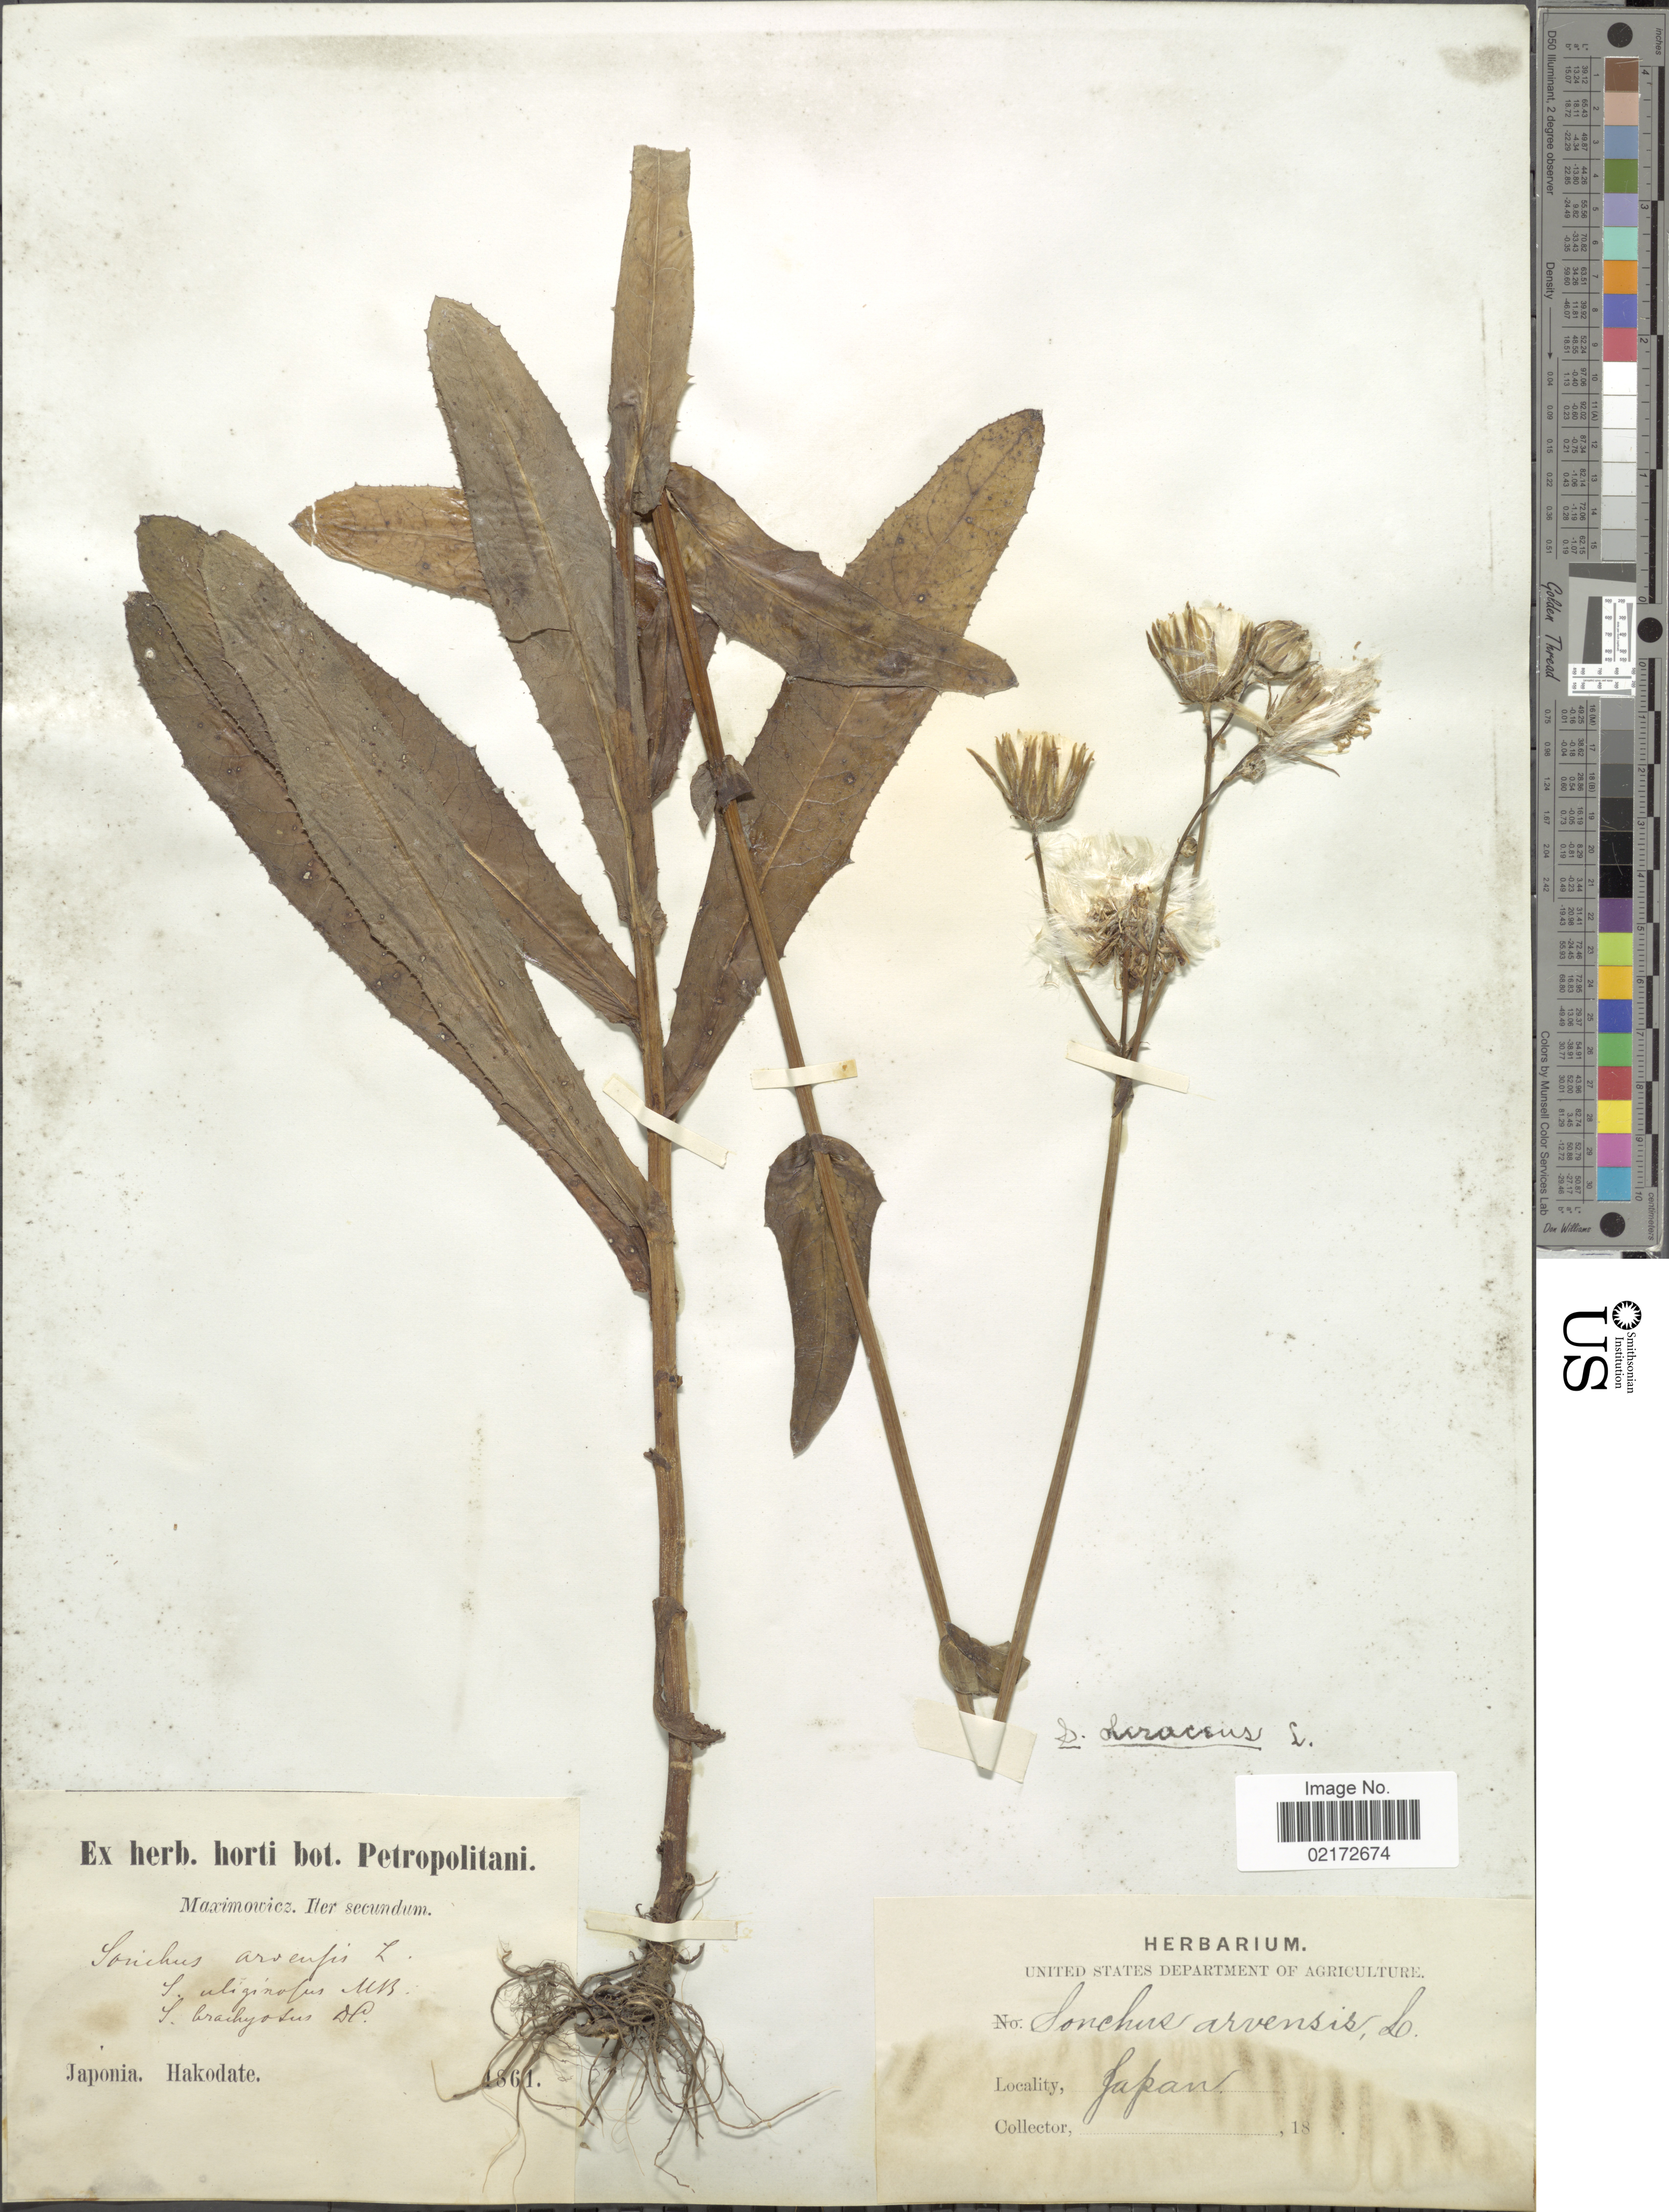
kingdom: Plantae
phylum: Tracheophyta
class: Magnoliopsida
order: Asterales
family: Asteraceae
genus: Sonchus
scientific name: Sonchus oleraceus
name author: L.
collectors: Maximowicz, --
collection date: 1861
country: Japan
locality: Japonia. Hakodate